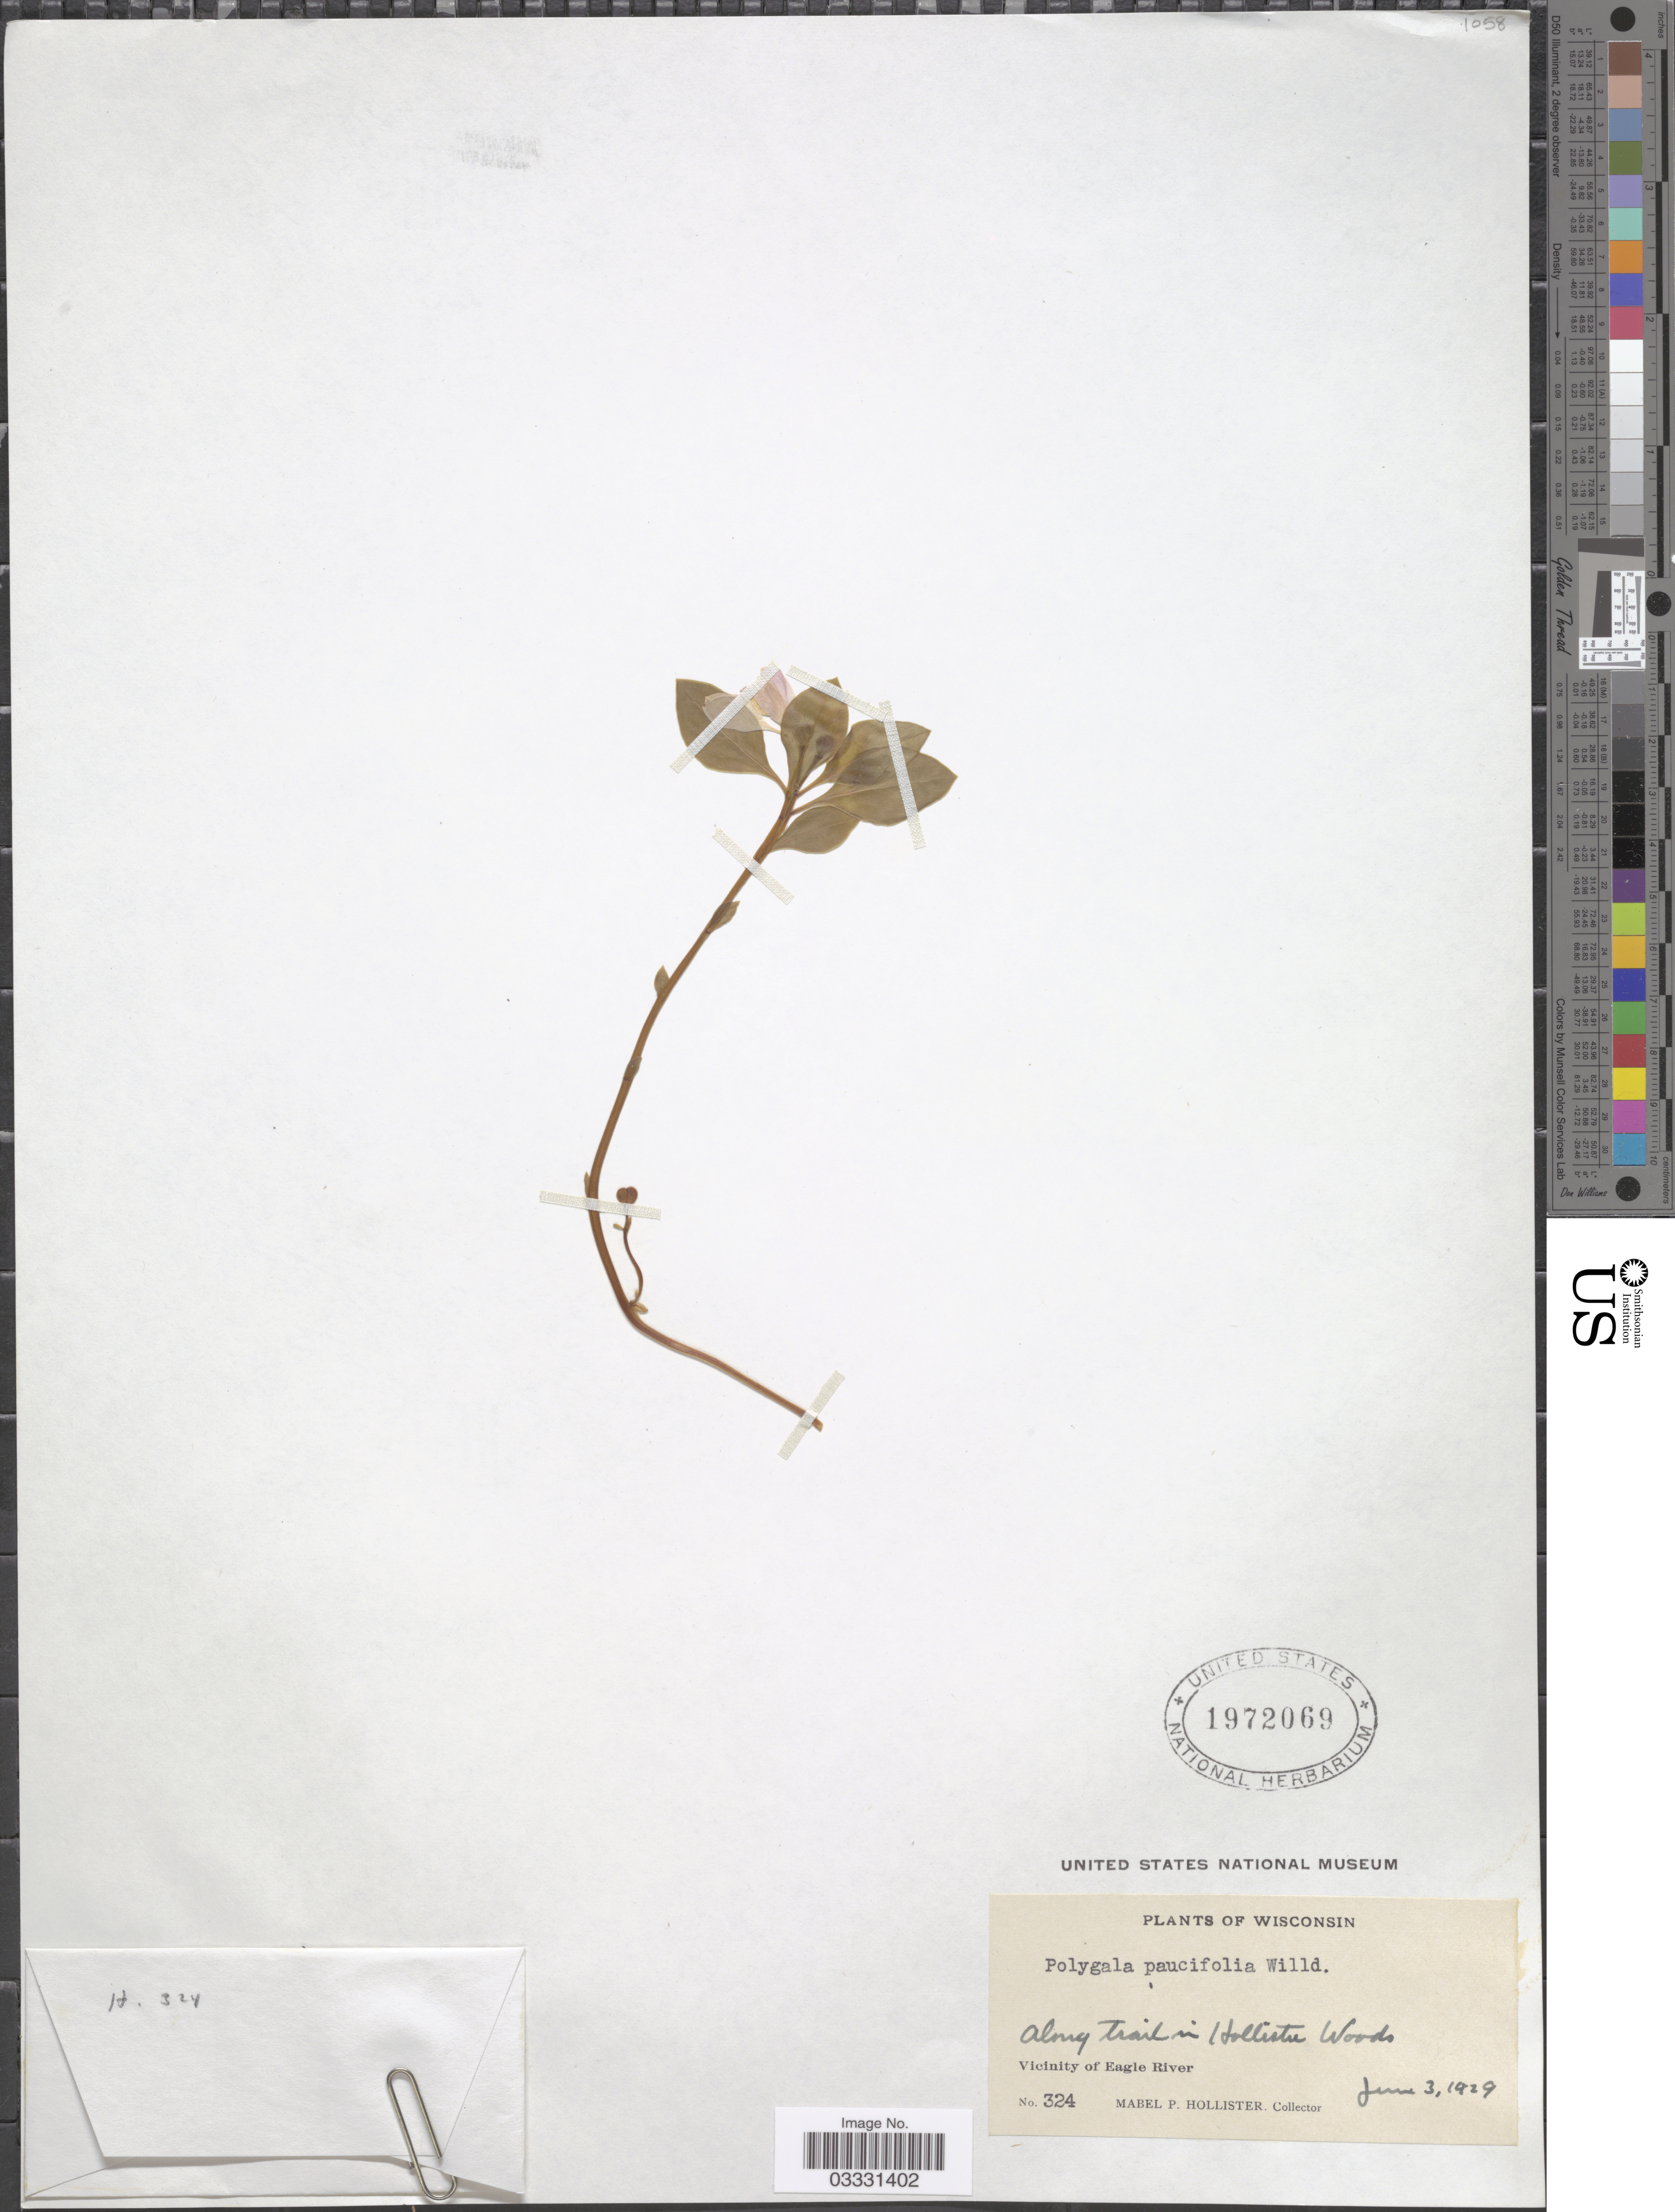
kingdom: Plantae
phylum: Tracheophyta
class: Magnoliopsida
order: Fabales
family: Polygalaceae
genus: Polygaloides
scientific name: Polygaloides paucifolia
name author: (Willd.) J.R. Abbott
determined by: Strong, Mark T., (BOT), Smithsonian Institution - National Museum of Natural History (UNITED STATES)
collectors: M. Hollister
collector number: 324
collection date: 1929-06-03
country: United States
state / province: Wisconsin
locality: Along trail in Hollister Woods. Vicinity of Eagle River.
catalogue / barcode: US 1972069